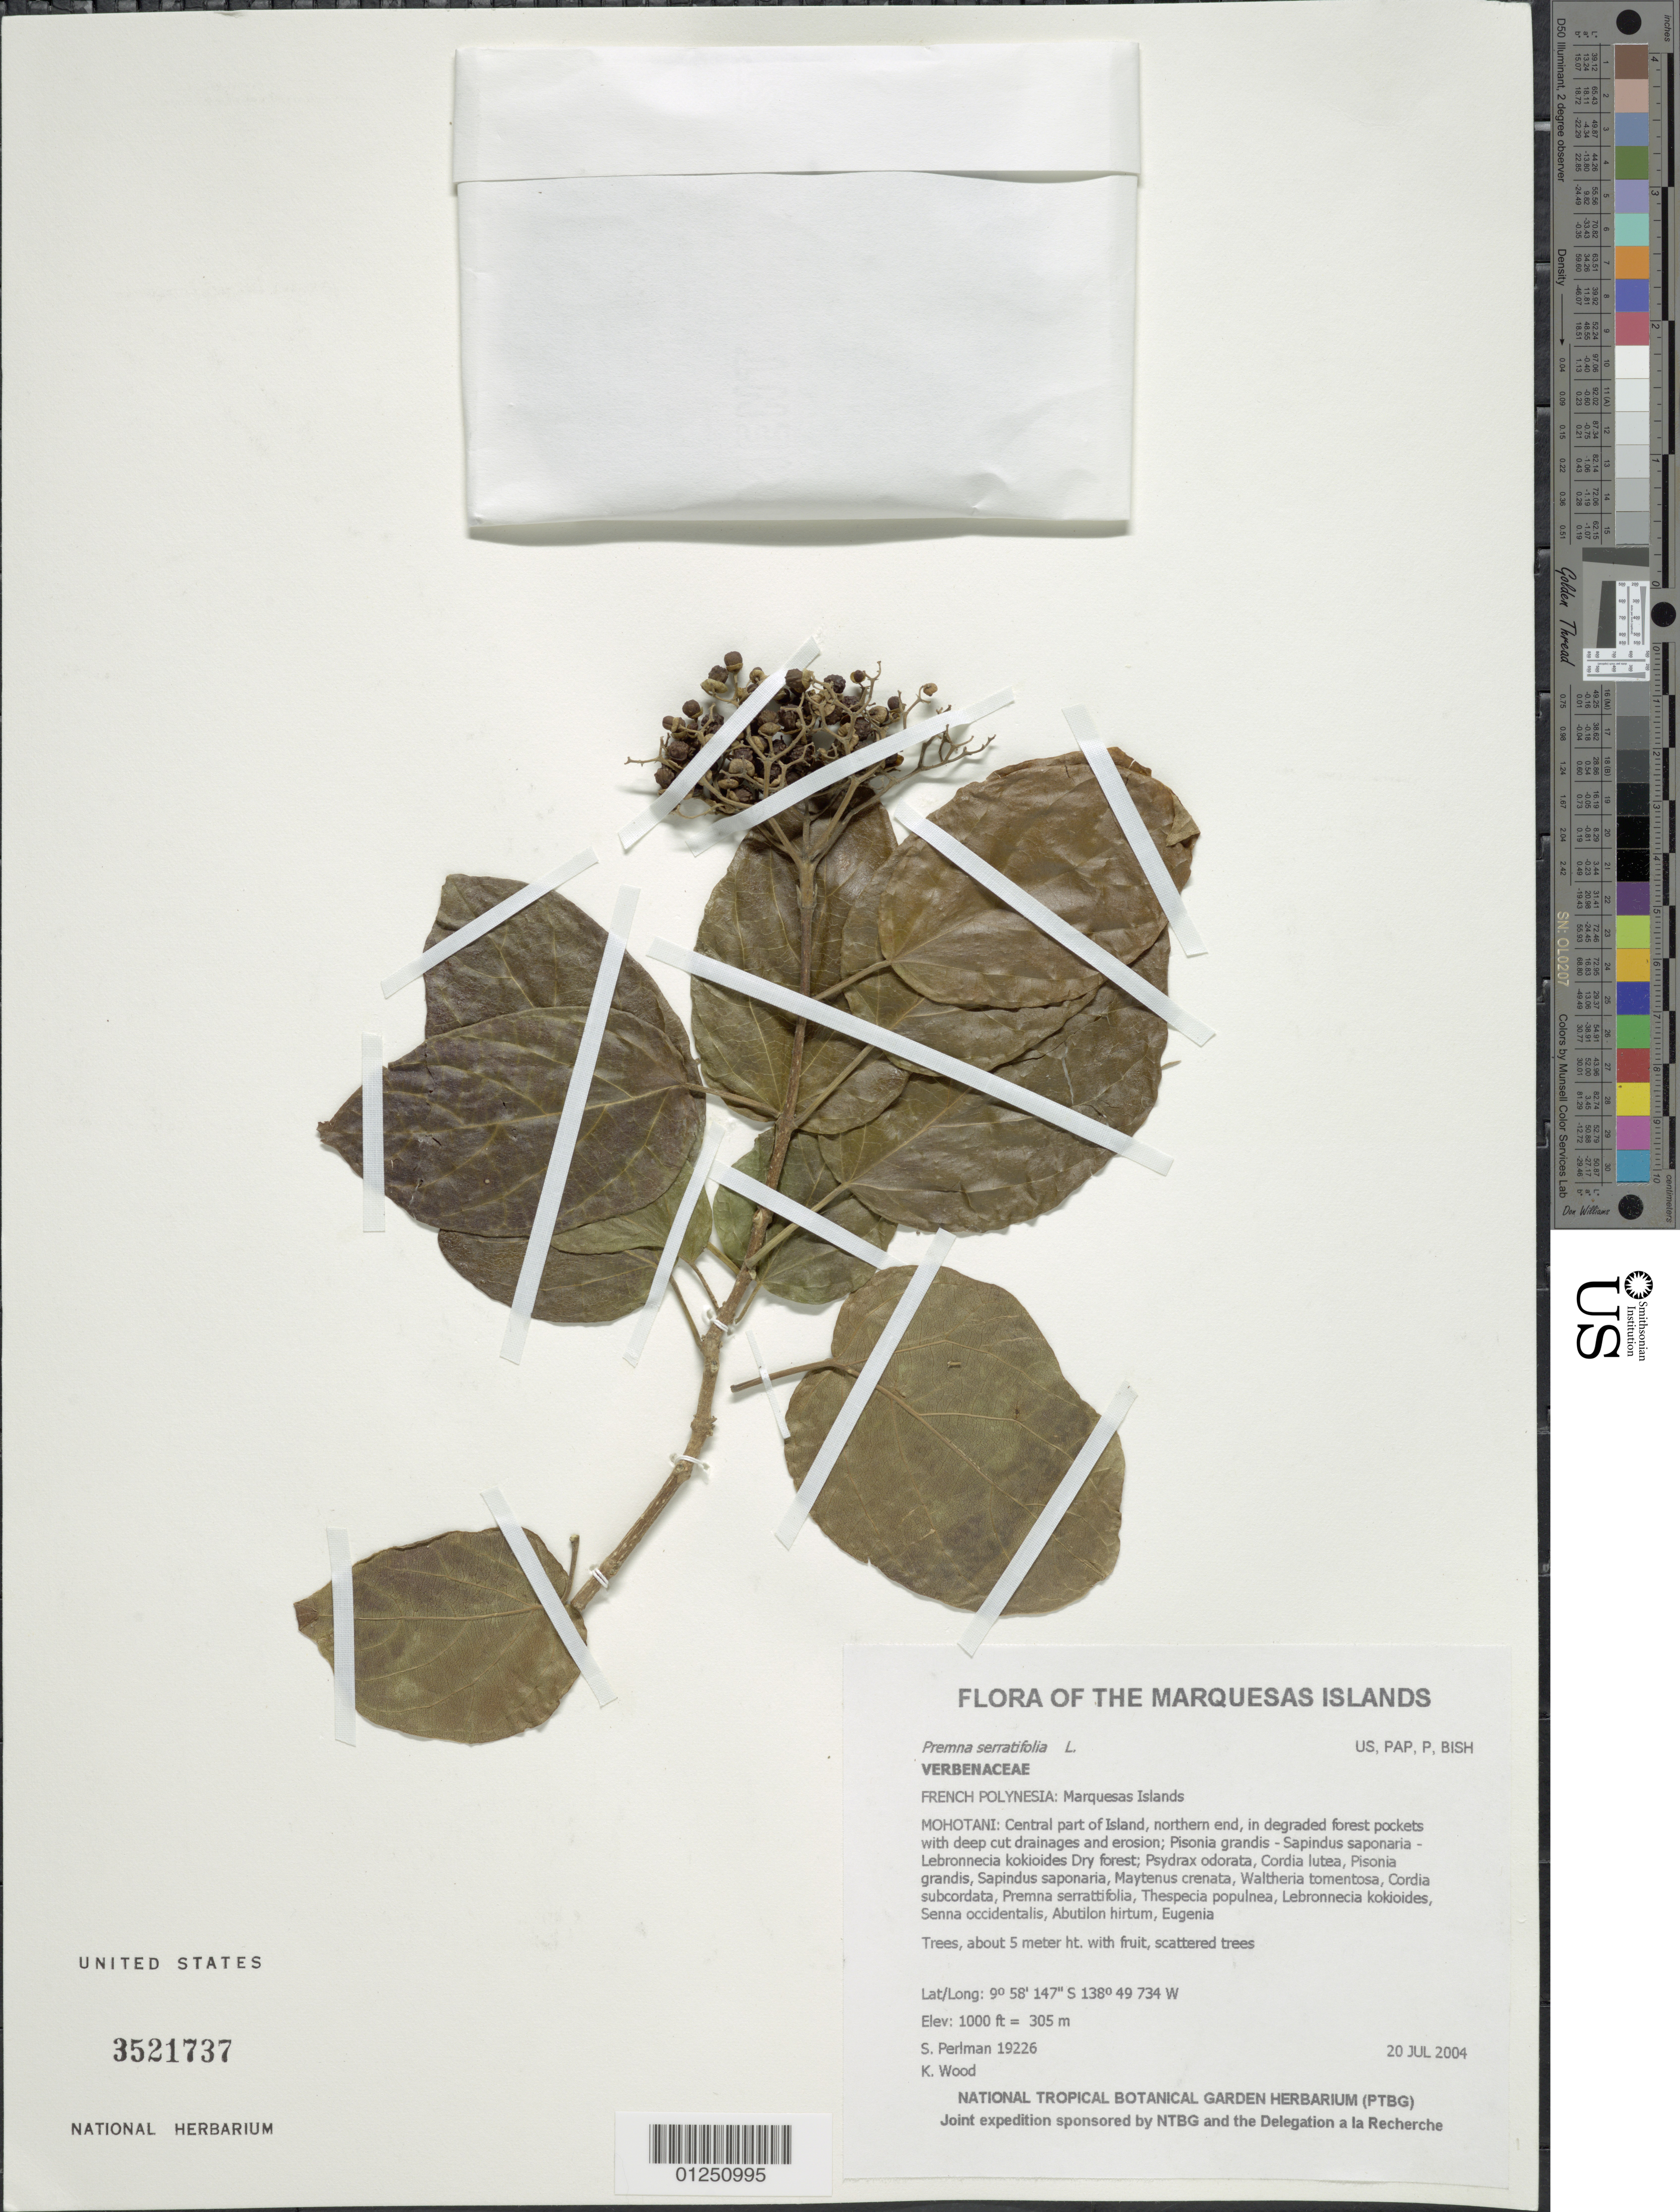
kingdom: Plantae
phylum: Tracheophyta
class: Magnoliopsida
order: Lamiales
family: Lamiaceae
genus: Premna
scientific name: Premna serratifolia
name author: L.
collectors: S. P. Perlman & K. R. Wood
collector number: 19226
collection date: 2004-07-20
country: French Polynesia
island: Mohotani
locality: Central part of Island, northern end, in degraded forest pockets with deep cut drainages and erosion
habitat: Pisonia grandis - Sapindus saponaria - Lebronnecia kokioides dry forest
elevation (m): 305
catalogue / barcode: US 3521737